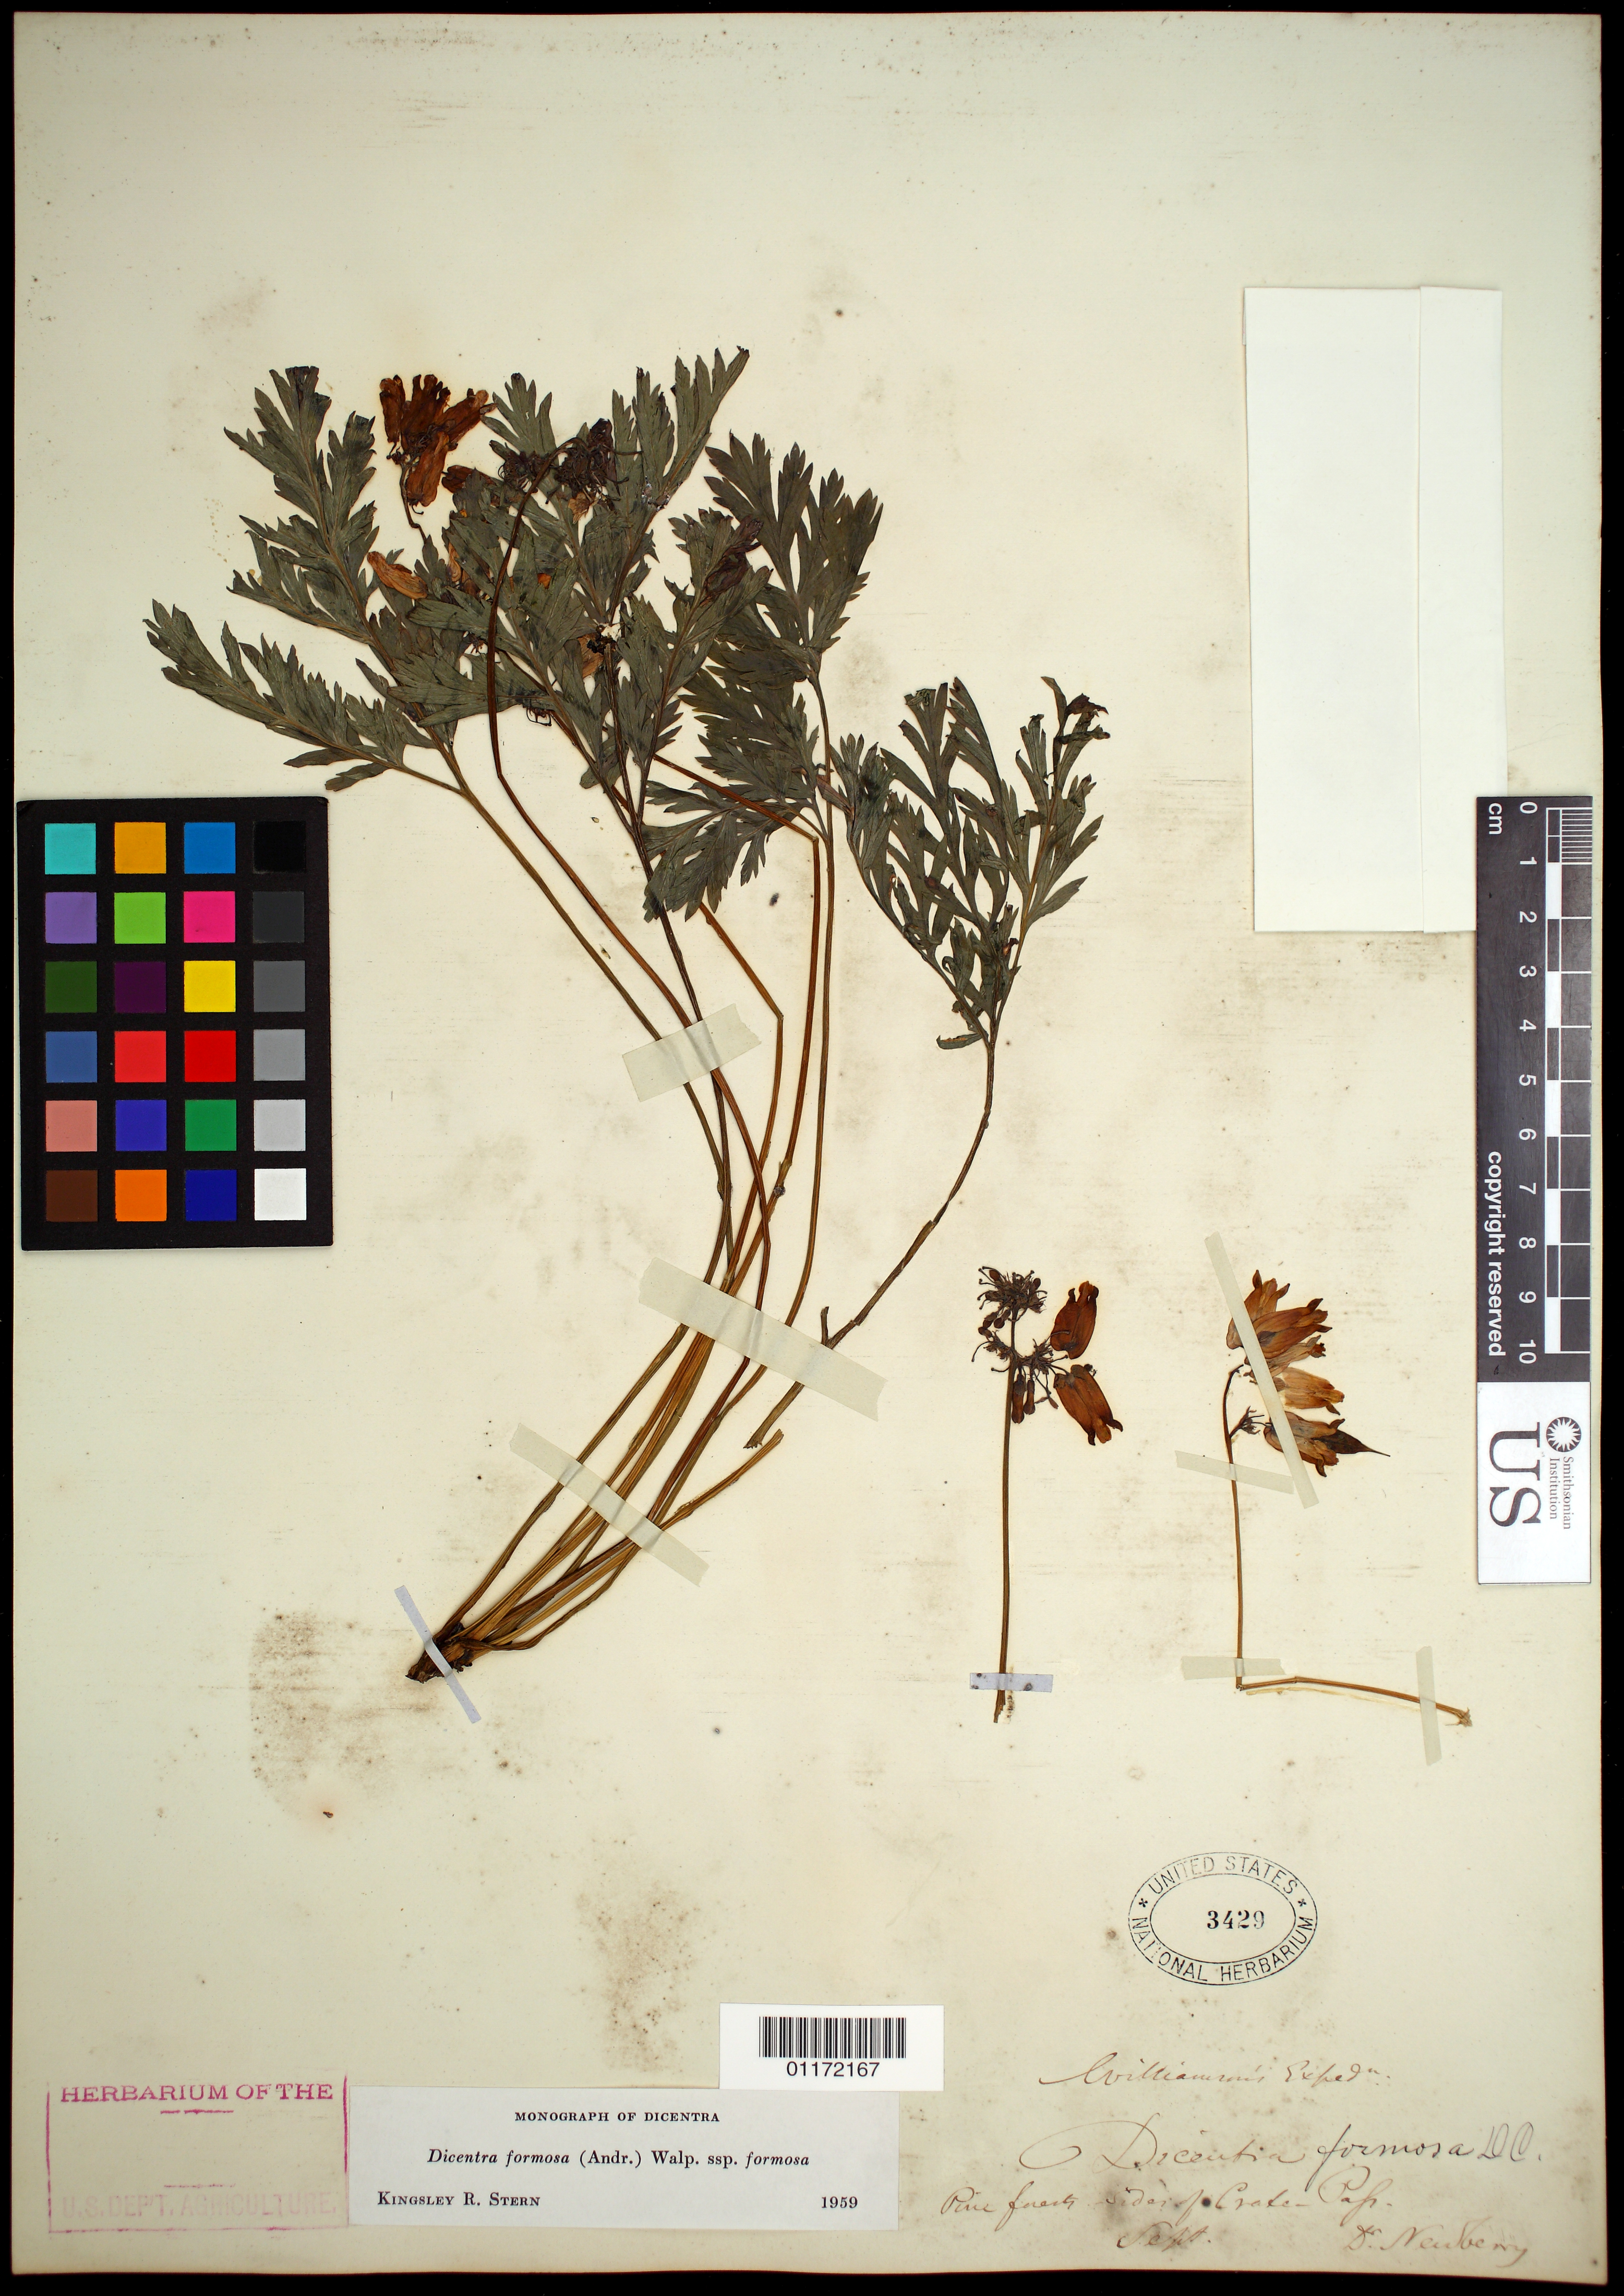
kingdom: Plantae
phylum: Tracheophyta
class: Magnoliopsida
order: Ranunculales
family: Papaveraceae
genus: Dicentra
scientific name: Dicentra formosa subsp. formosa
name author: (Haw.) Walp.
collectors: J. S. Newberry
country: United States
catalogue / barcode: US 3429